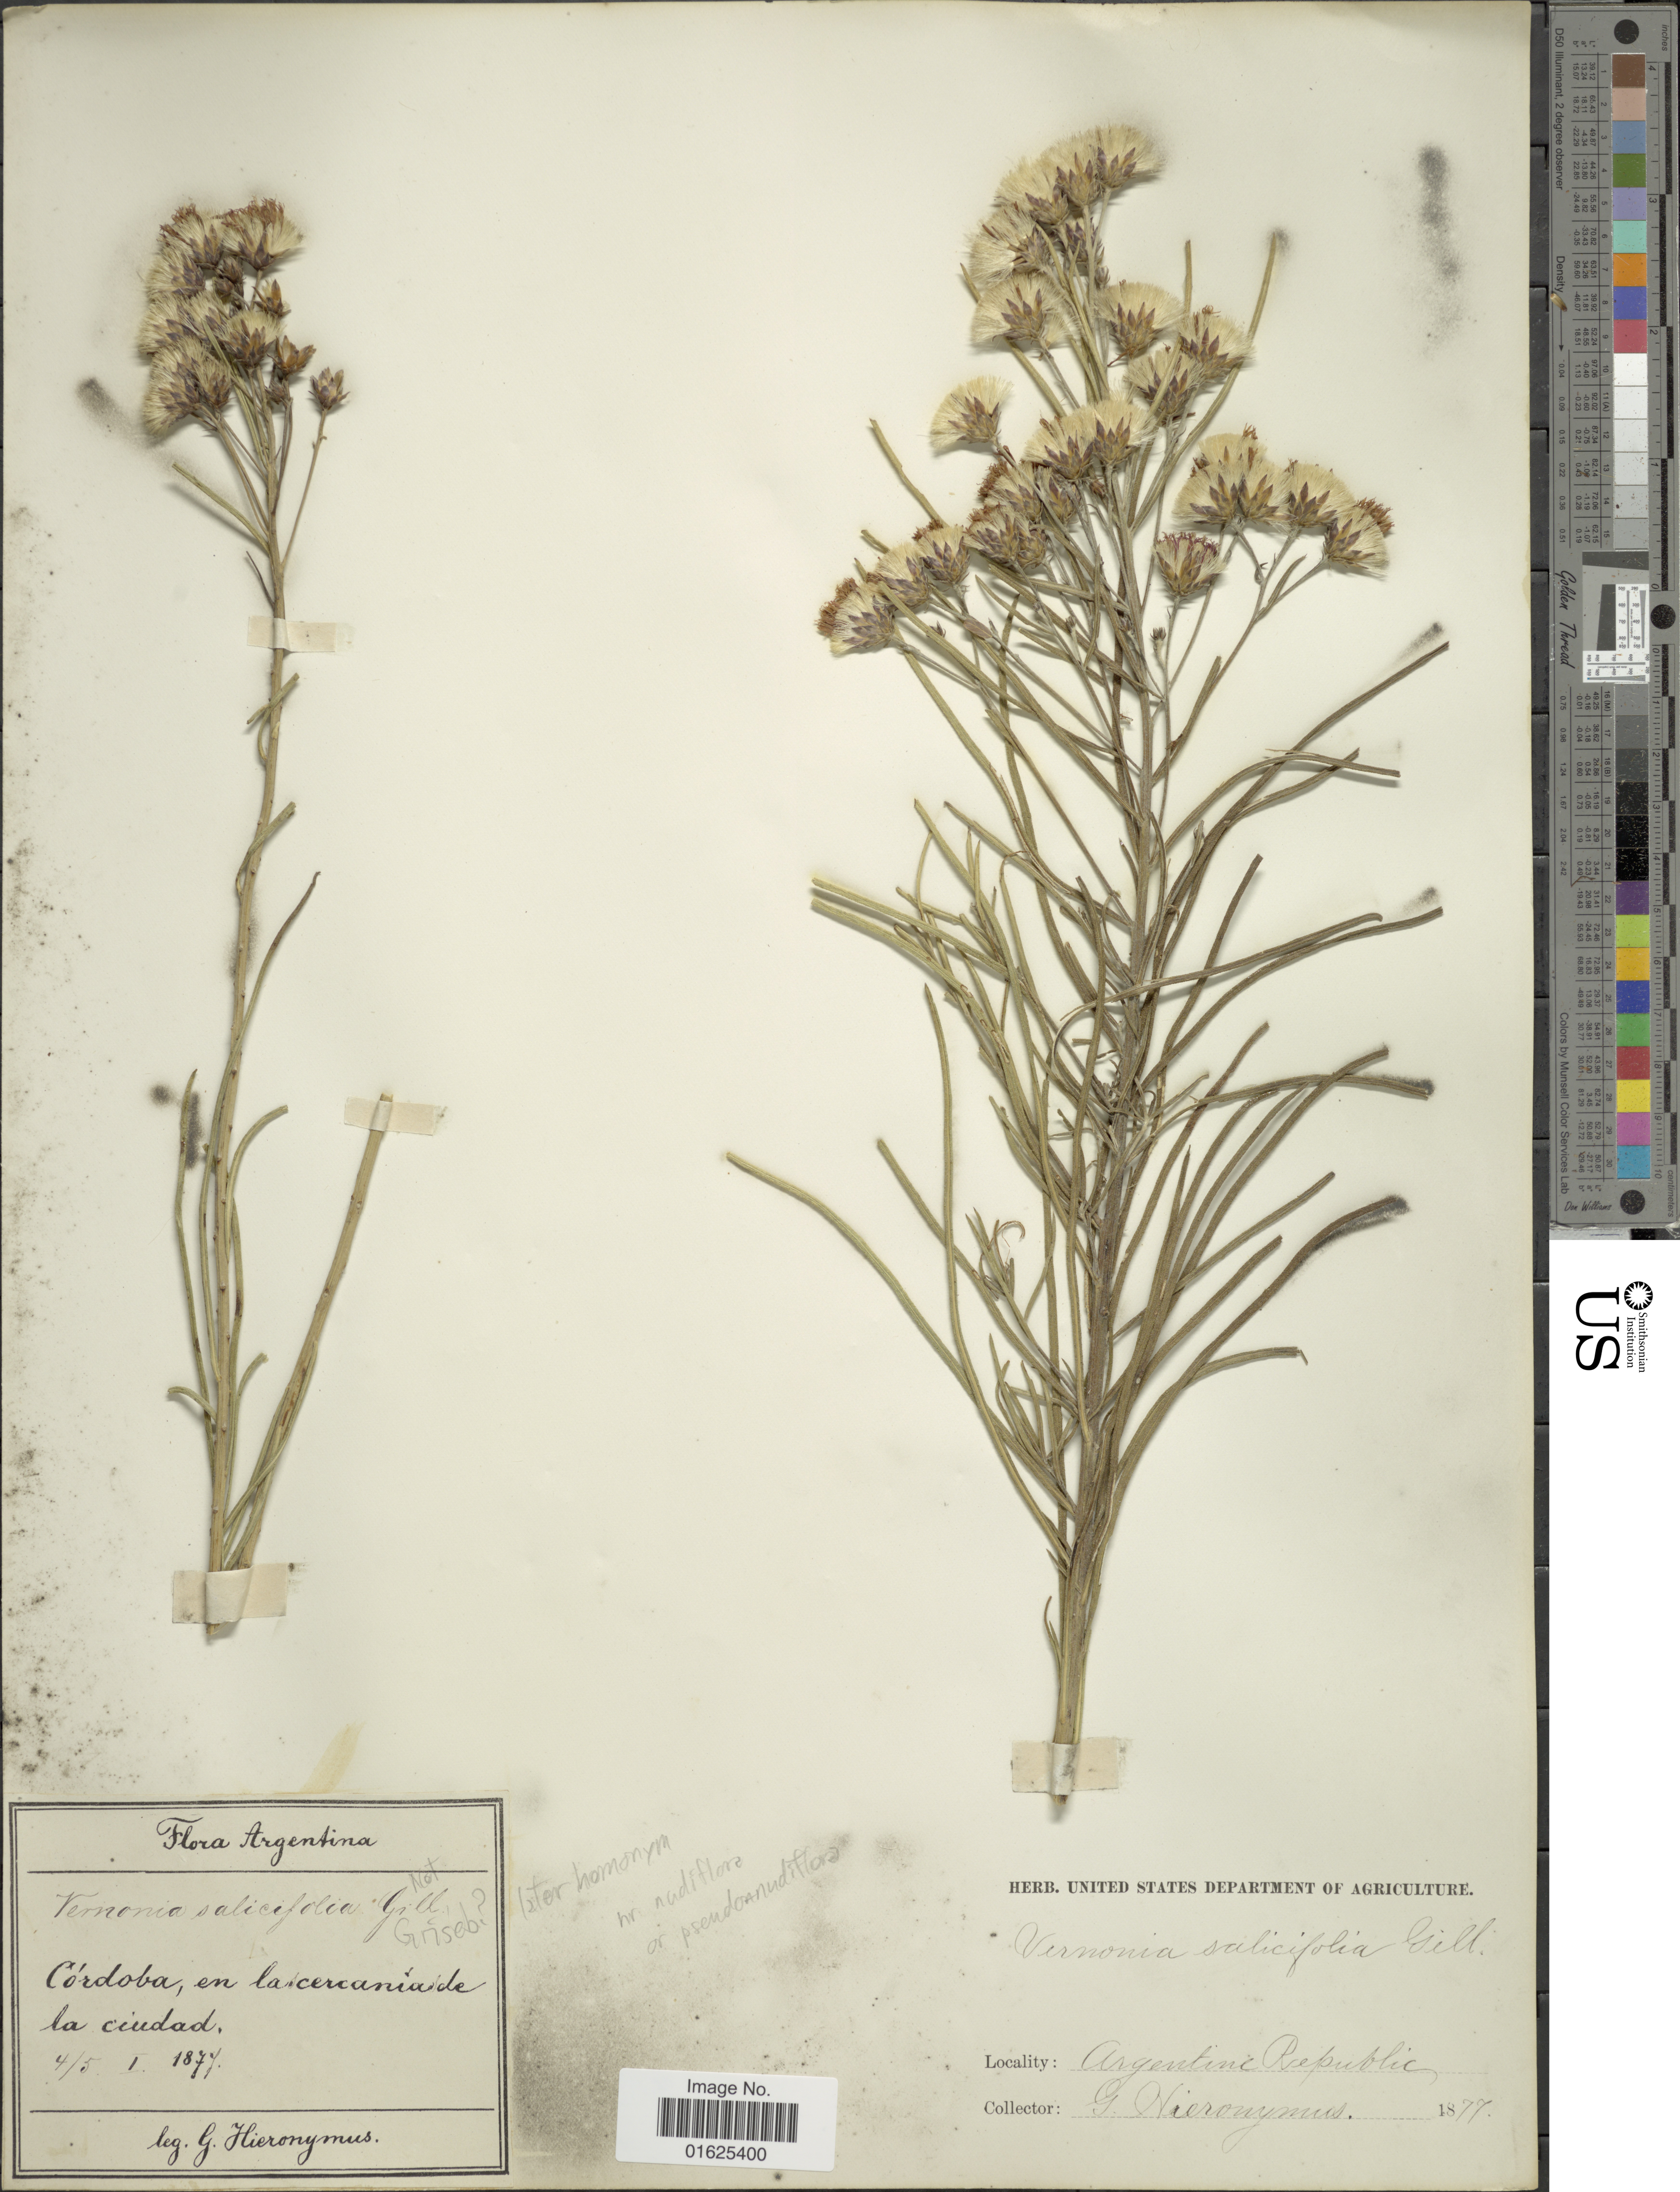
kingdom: Plantae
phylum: Tracheophyta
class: Magnoliopsida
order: Asterales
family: Asteraceae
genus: Vernonanthura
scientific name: Vernonanthura pseudo-nudiflora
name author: (Hieron.) H. Rob.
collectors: G. H. Hieronymus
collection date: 1877-01-04/1877-01-05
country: Argentina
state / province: Cordoba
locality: En lancercania de la ciudad